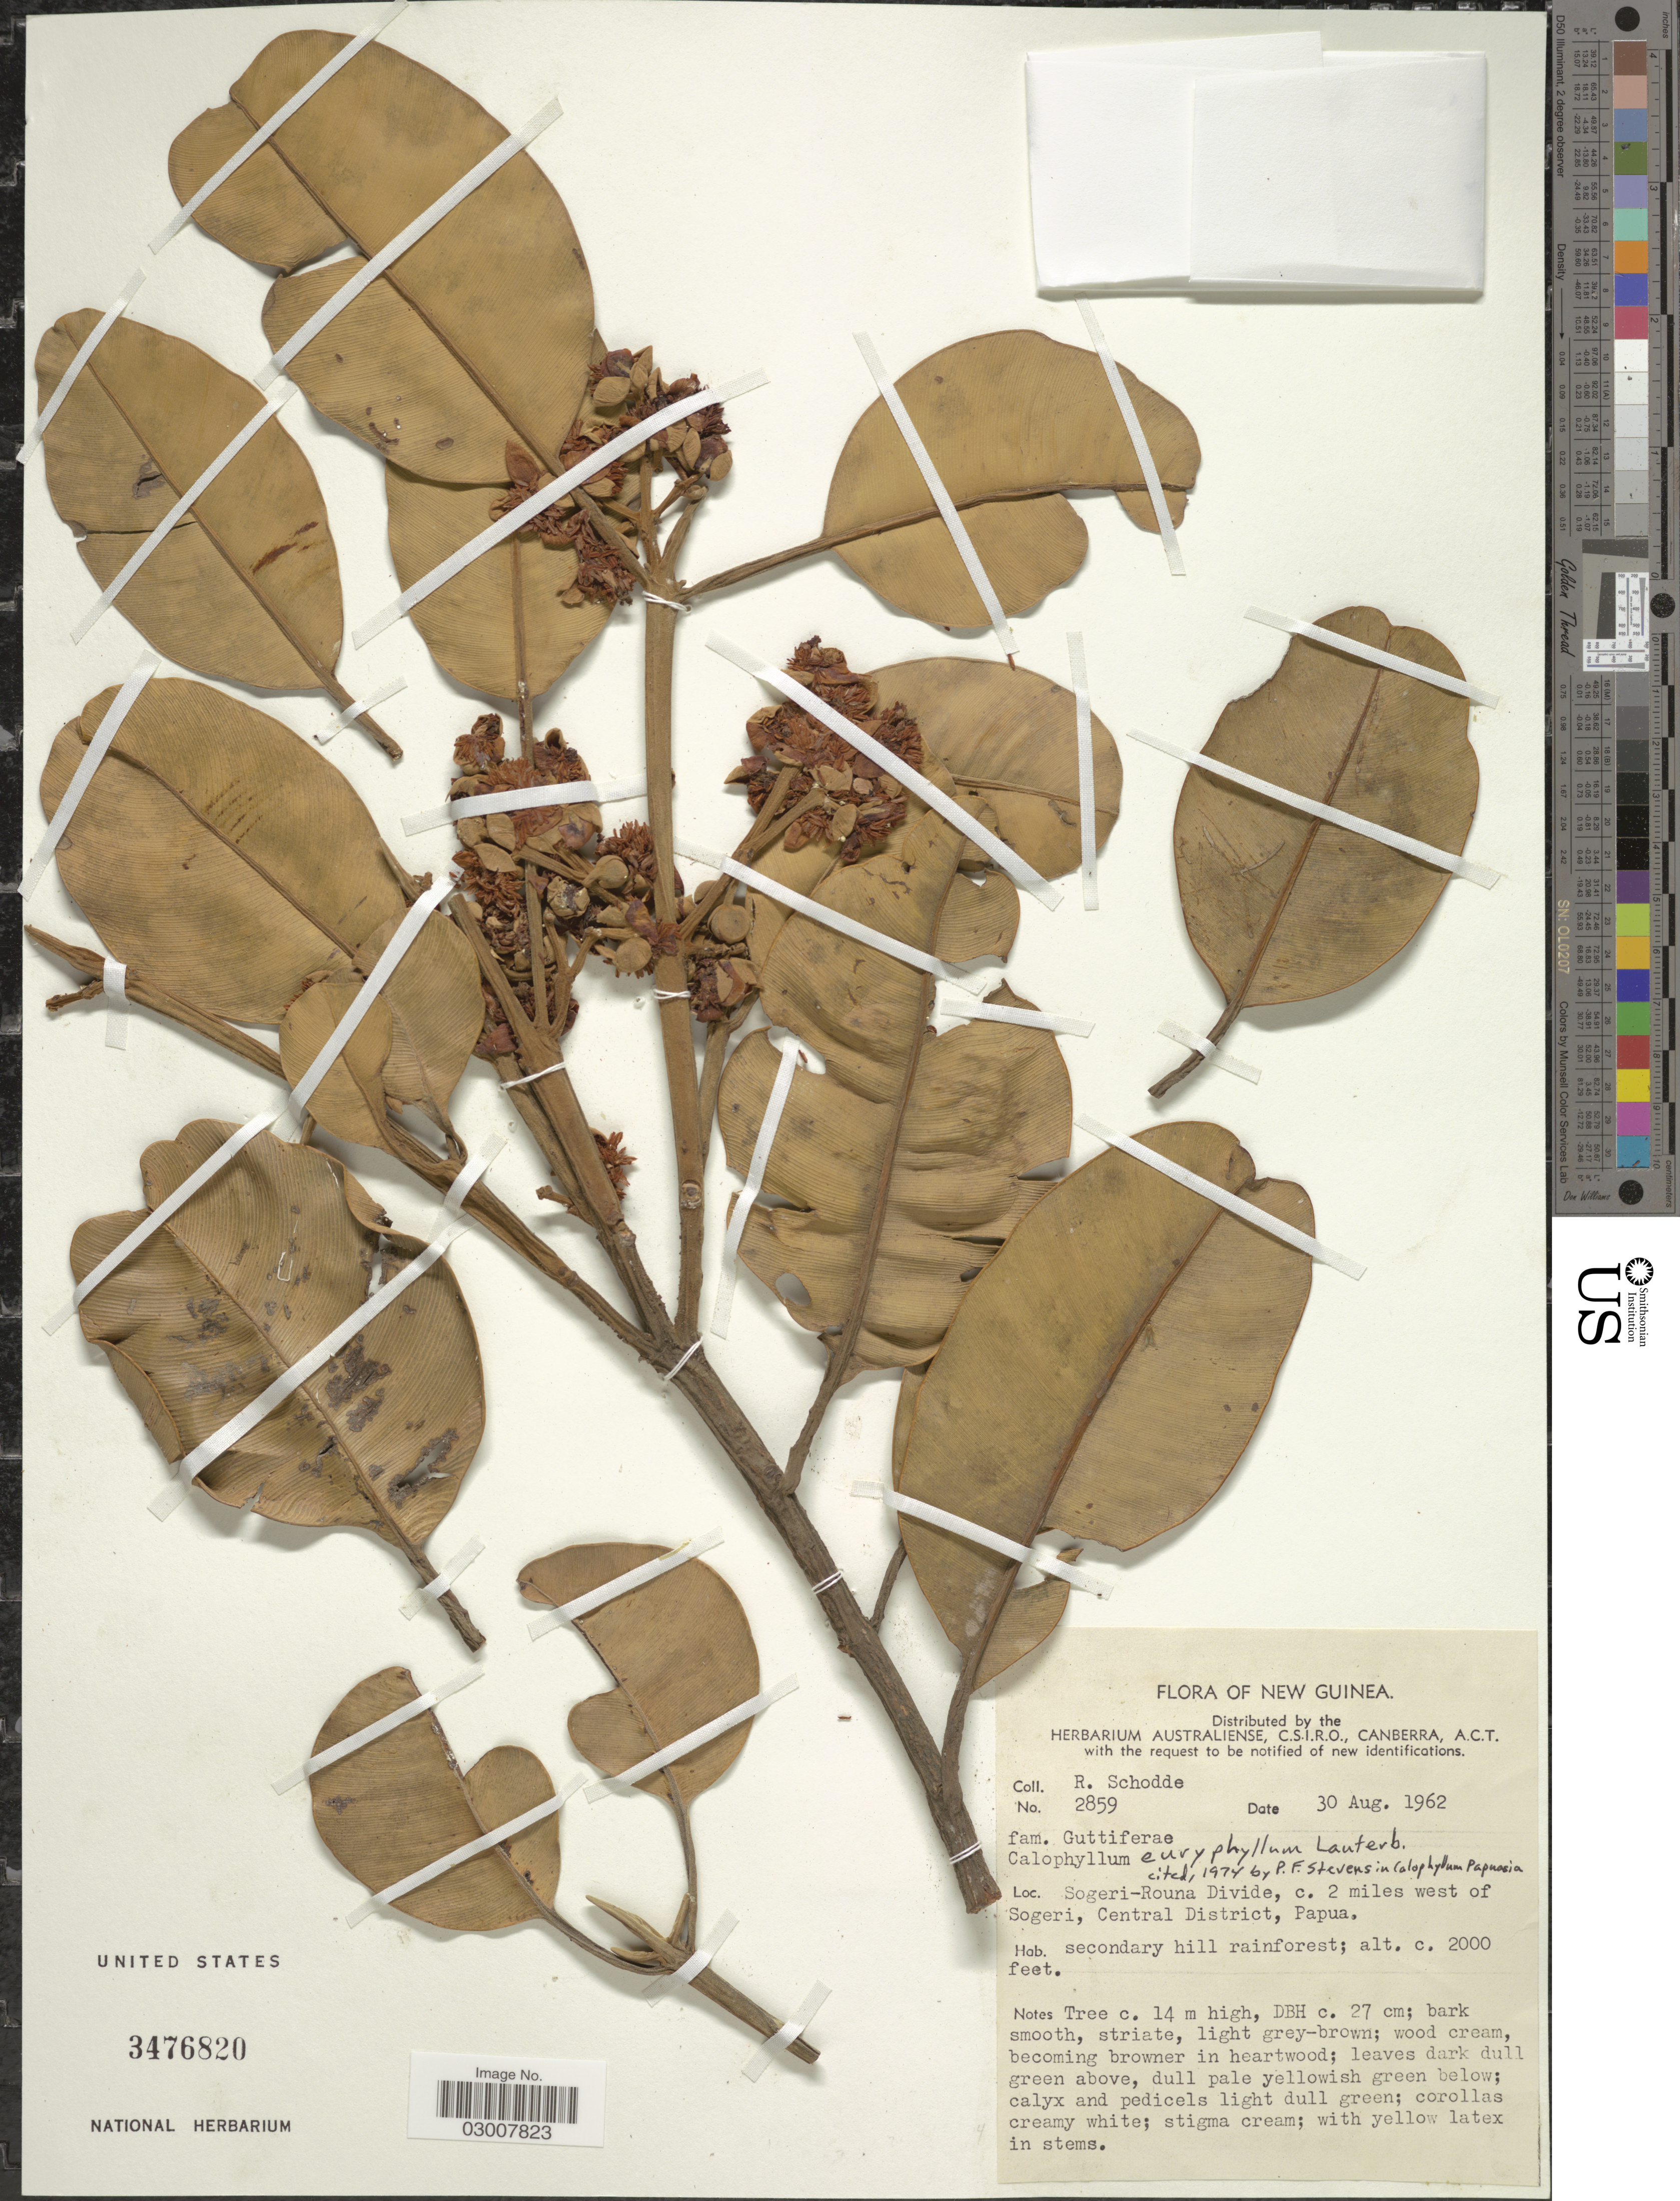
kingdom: Plantae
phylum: Tracheophyta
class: Magnoliopsida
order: Malpighiales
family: Calophyllaceae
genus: Calophyllum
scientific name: Calophyllum euryphyllum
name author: Lauterb.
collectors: R. Schodde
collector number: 2859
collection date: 1962-08-30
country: Papua New Guinea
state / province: Central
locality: New Guinea. Sogeri-Rouna Divide, c. 2 miles west of Sogeri, Central District, Papua.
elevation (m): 610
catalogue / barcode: US 3476820